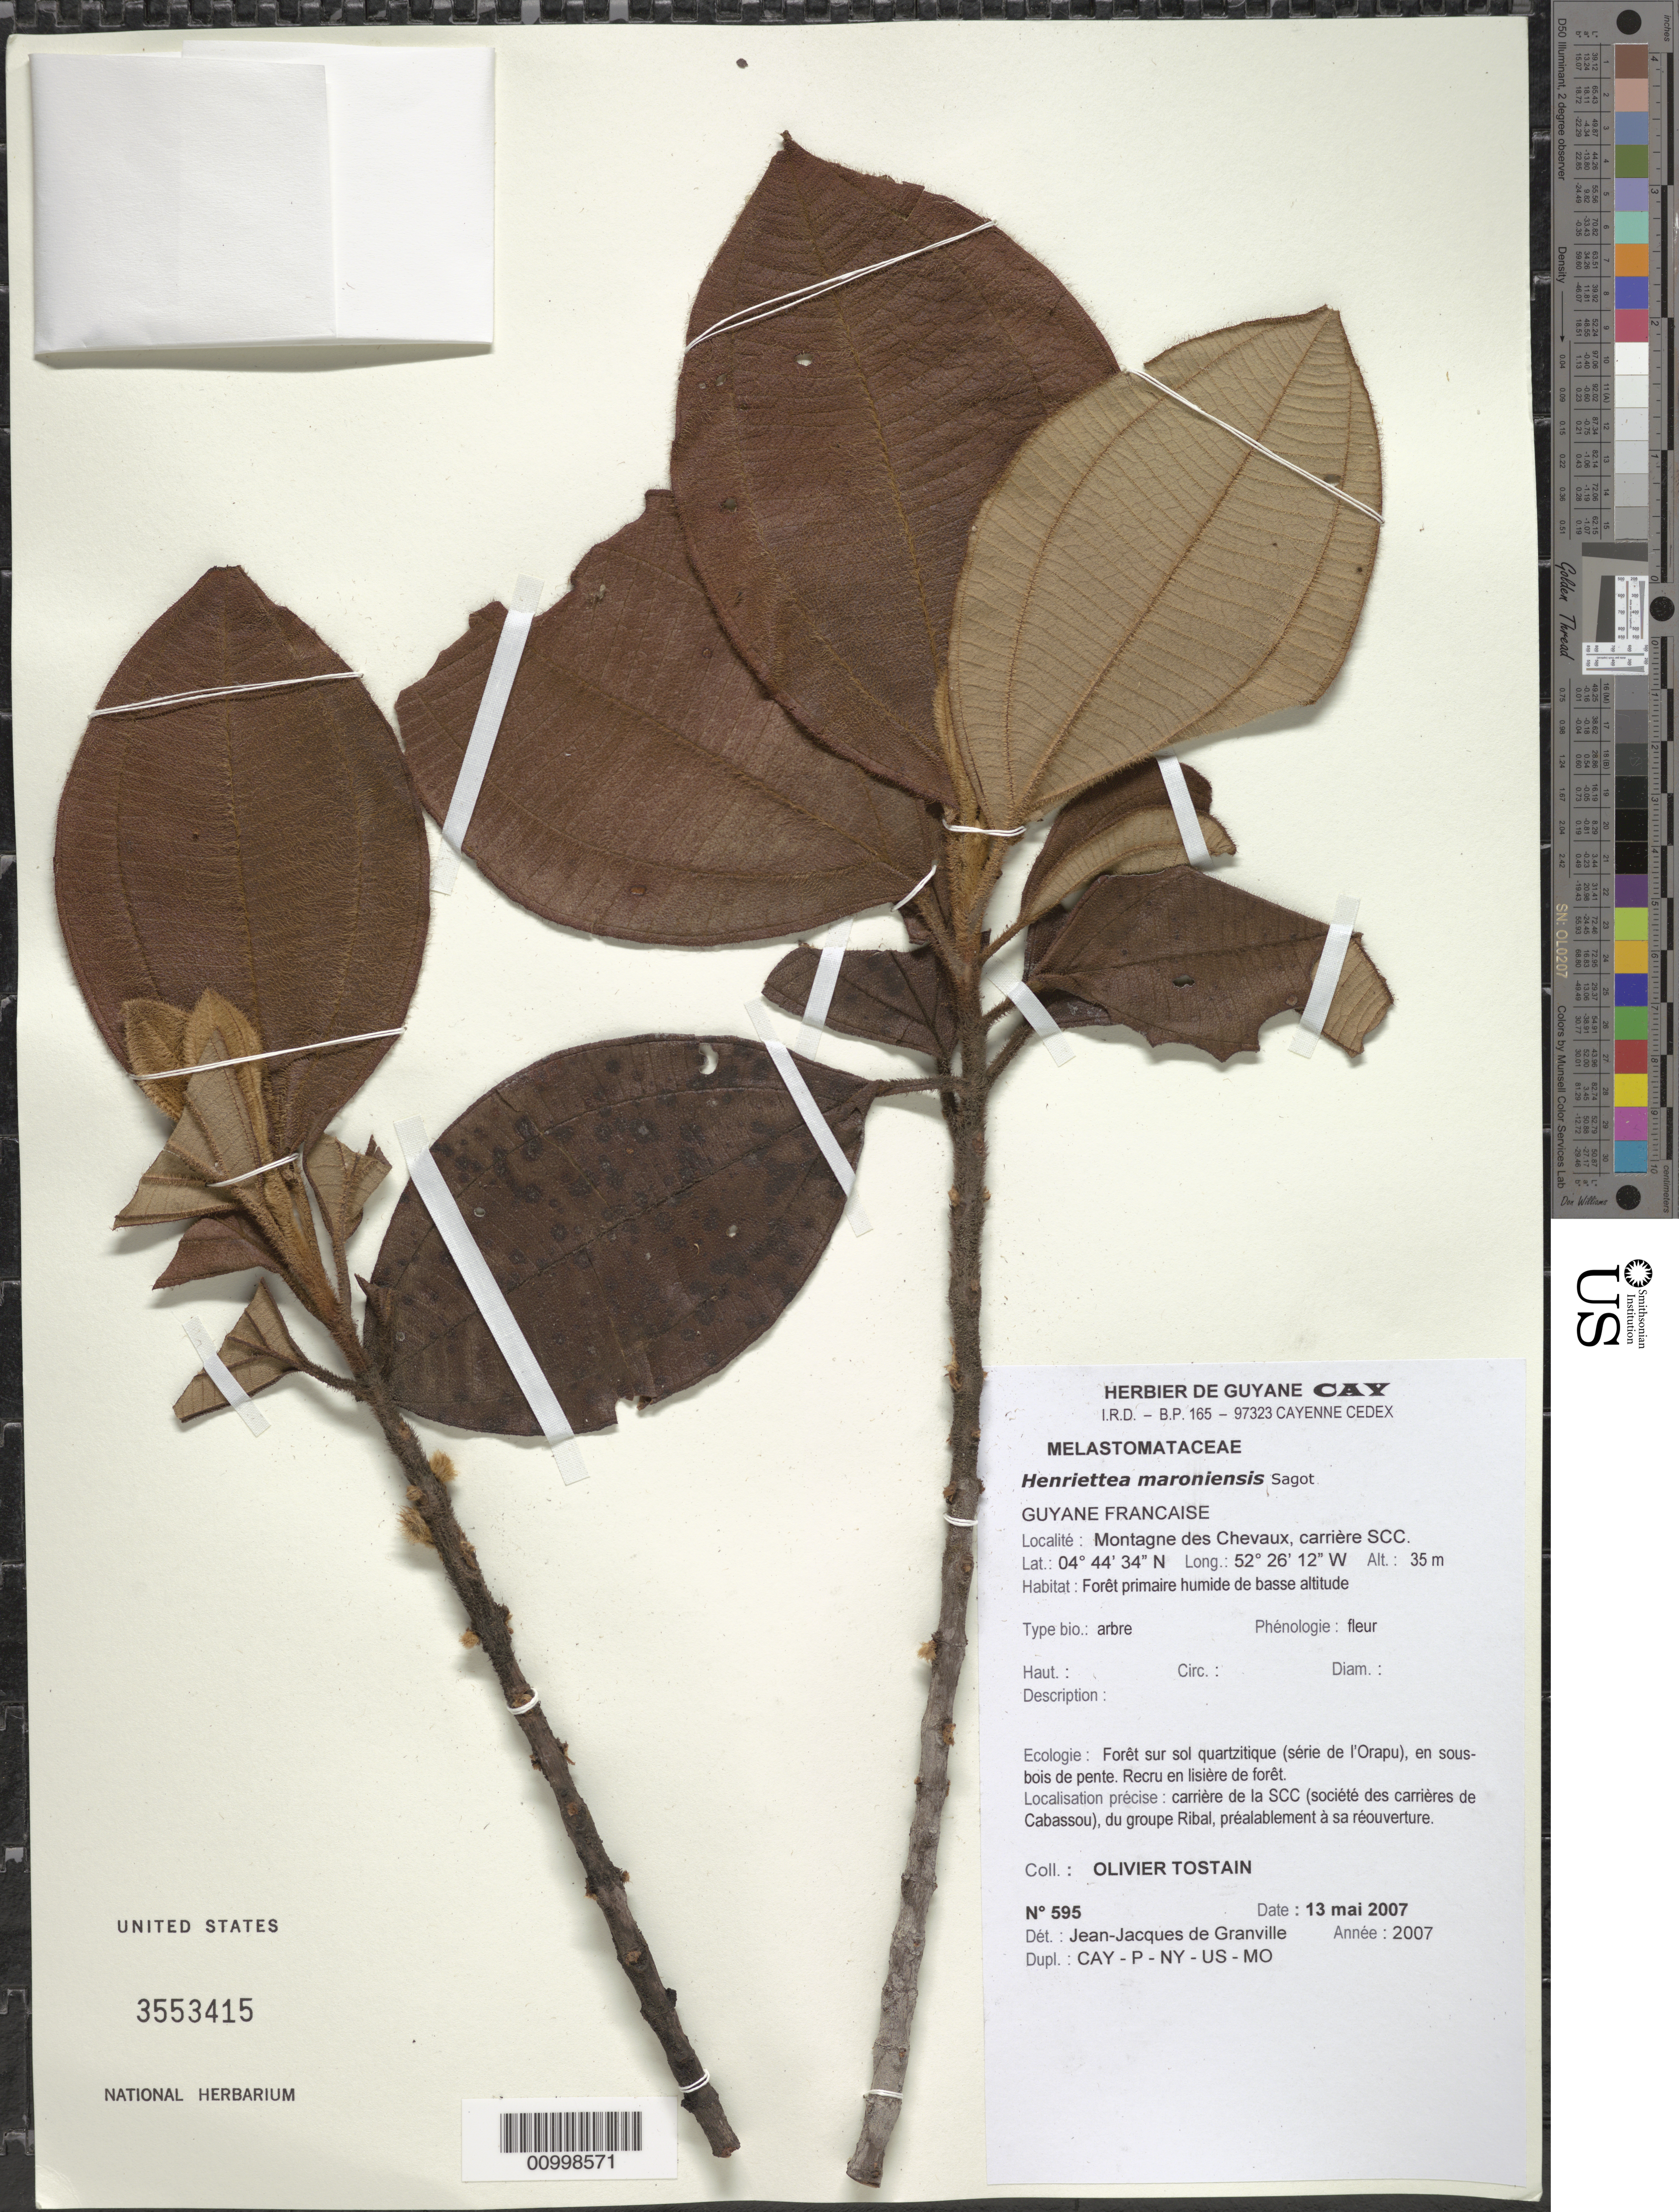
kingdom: Plantae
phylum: Tracheophyta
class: Magnoliopsida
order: Myrtales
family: Melastomataceae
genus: Henriettea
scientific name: Henriettea maroniensis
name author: Sagot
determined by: Granville, J. J. de, (CAY), Institut de Recherche pour le Developpement (IRD) (FRENCH GUIANA)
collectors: O. Tostain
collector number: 595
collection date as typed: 13-May-07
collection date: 2007-05-13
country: French Guiana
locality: Montagne des Chevaux, carriere SCC (societe des carrieres de Cabassou), du groupe Ribal, prealablement a sa reouverture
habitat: Foret primaire humide de basse altitude. Foret sur sol quartzitique (serie de l'Orapu), en sous-bois depente. Recru en lisiere de foret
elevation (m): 35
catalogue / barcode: US 3553415